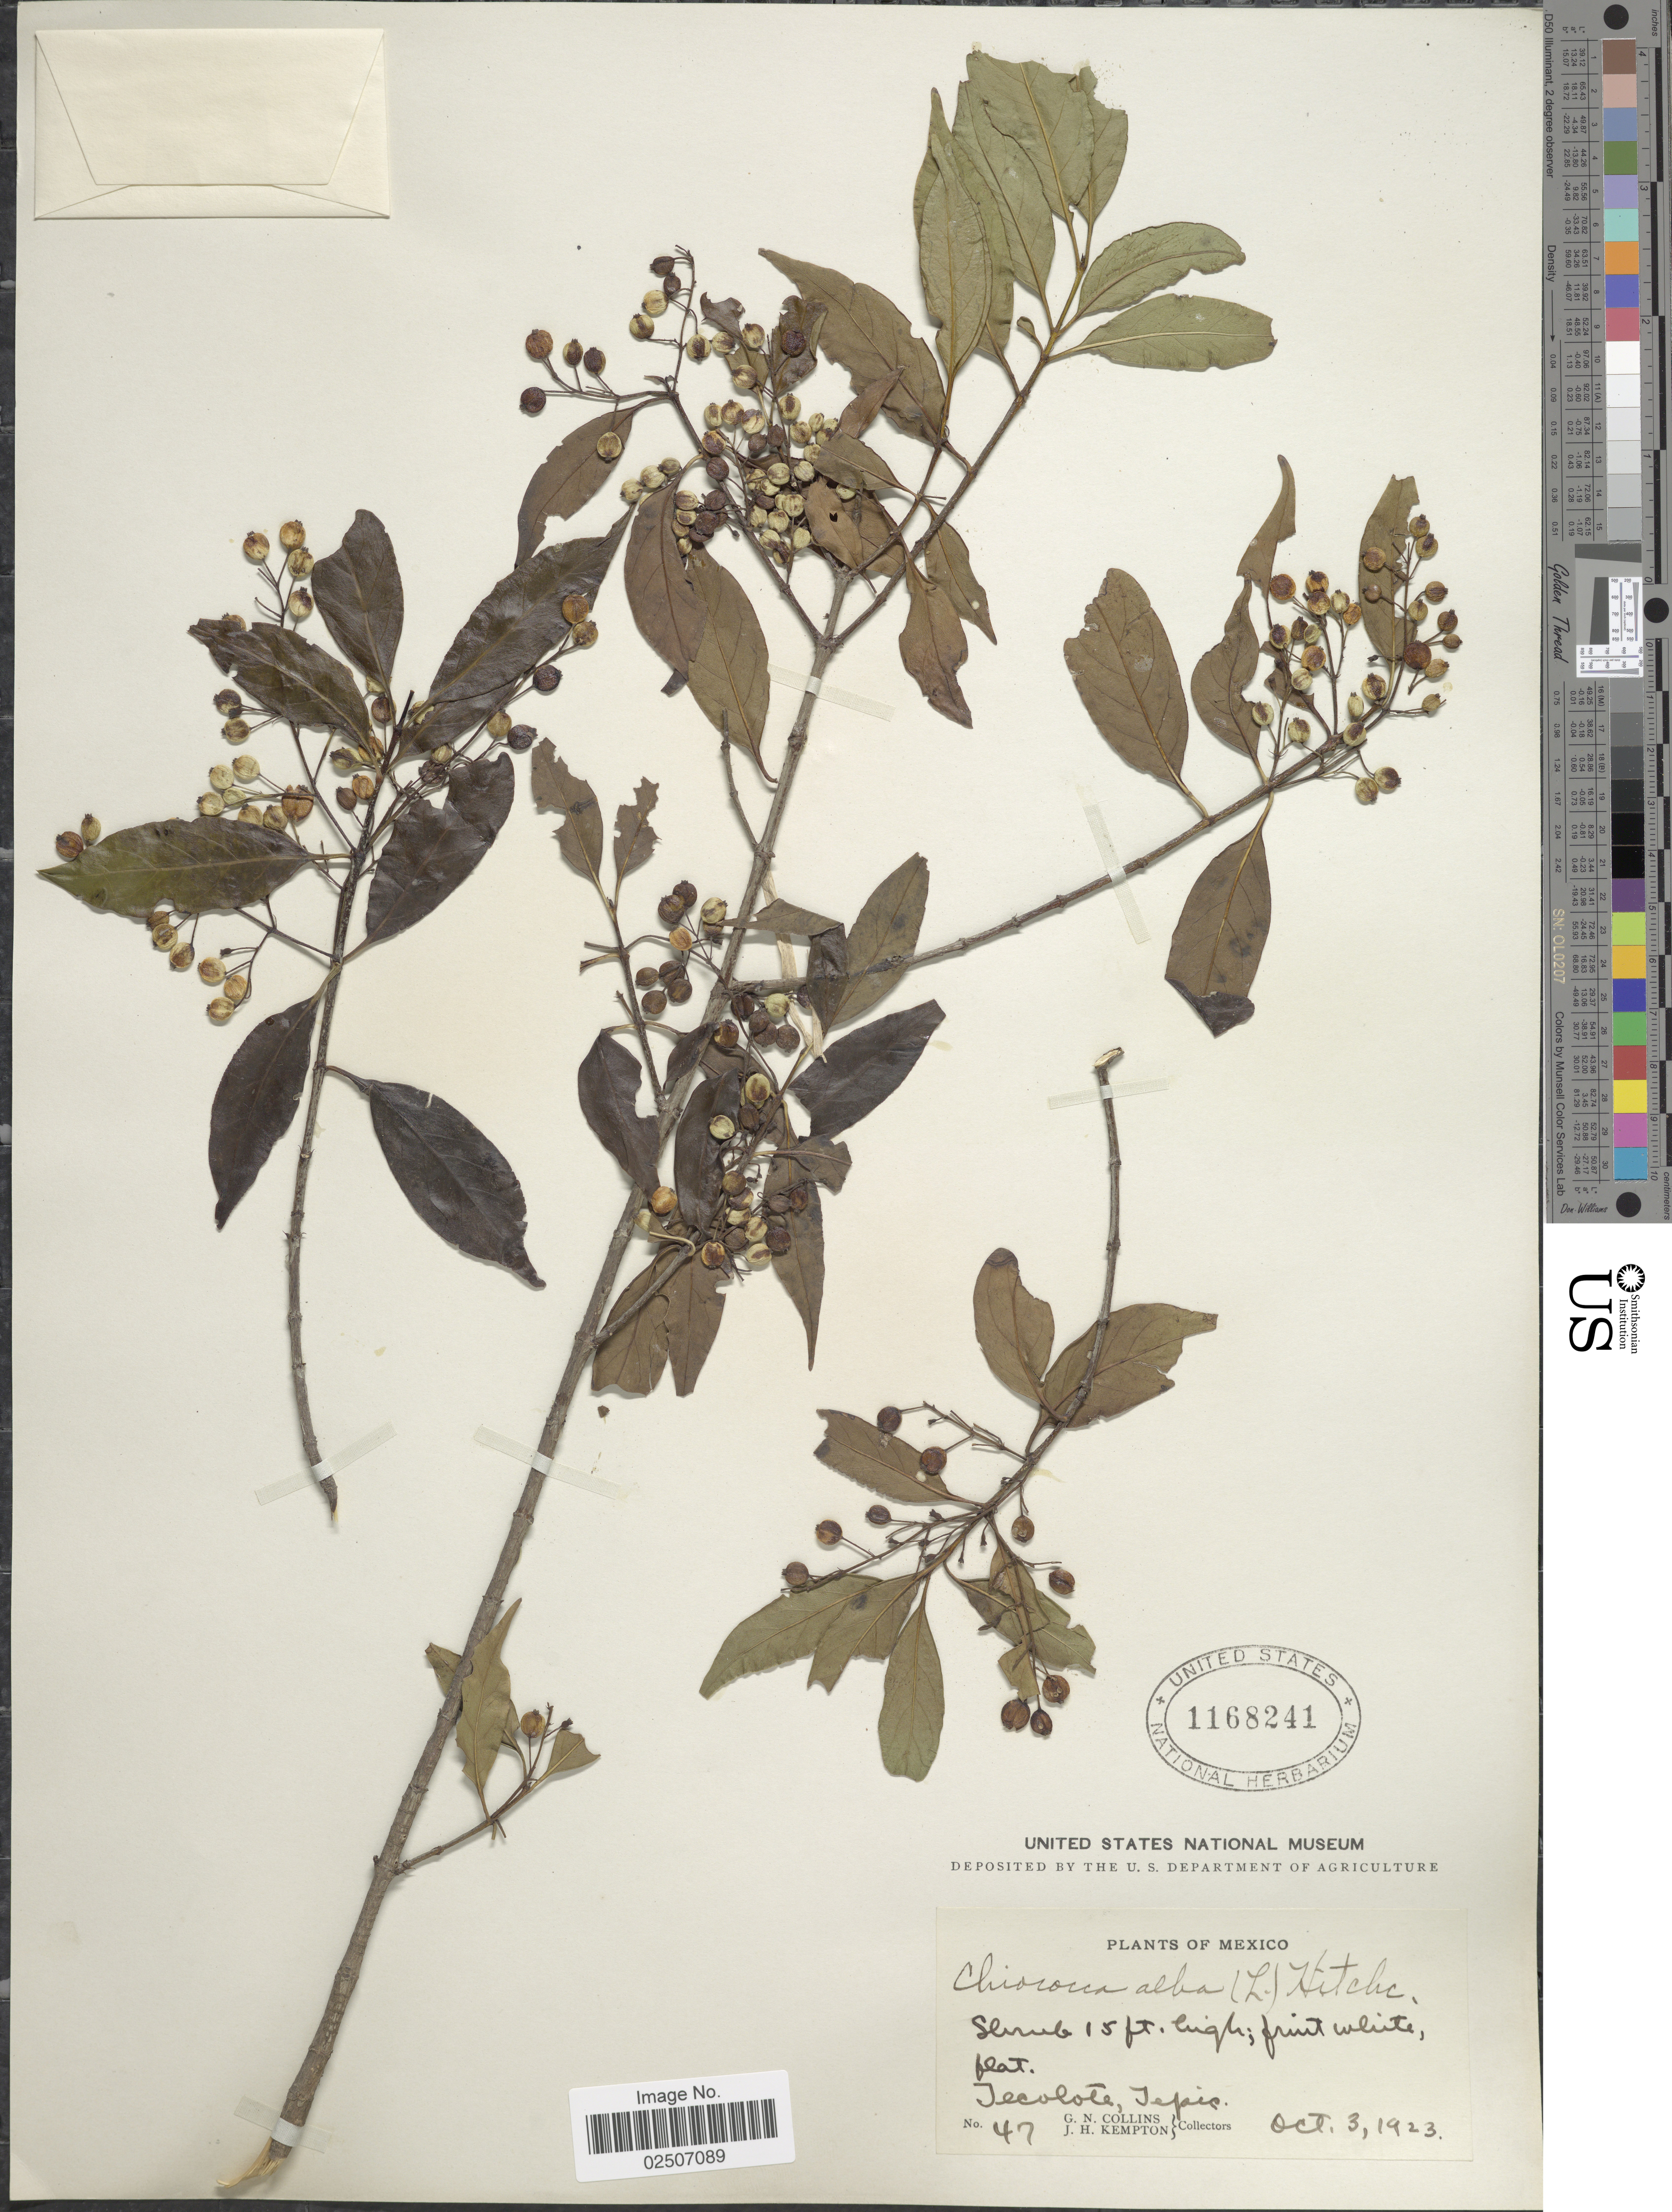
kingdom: Plantae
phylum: Tracheophyta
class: Magnoliopsida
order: Gentianales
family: Rubiaceae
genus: Chiococca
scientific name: Chiococca alba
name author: (L.) Hitchc.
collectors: G. Collins & J. H. Kempton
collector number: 47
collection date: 1923-10-03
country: Mexico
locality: Tecolote, Tepic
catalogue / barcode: US 1168241